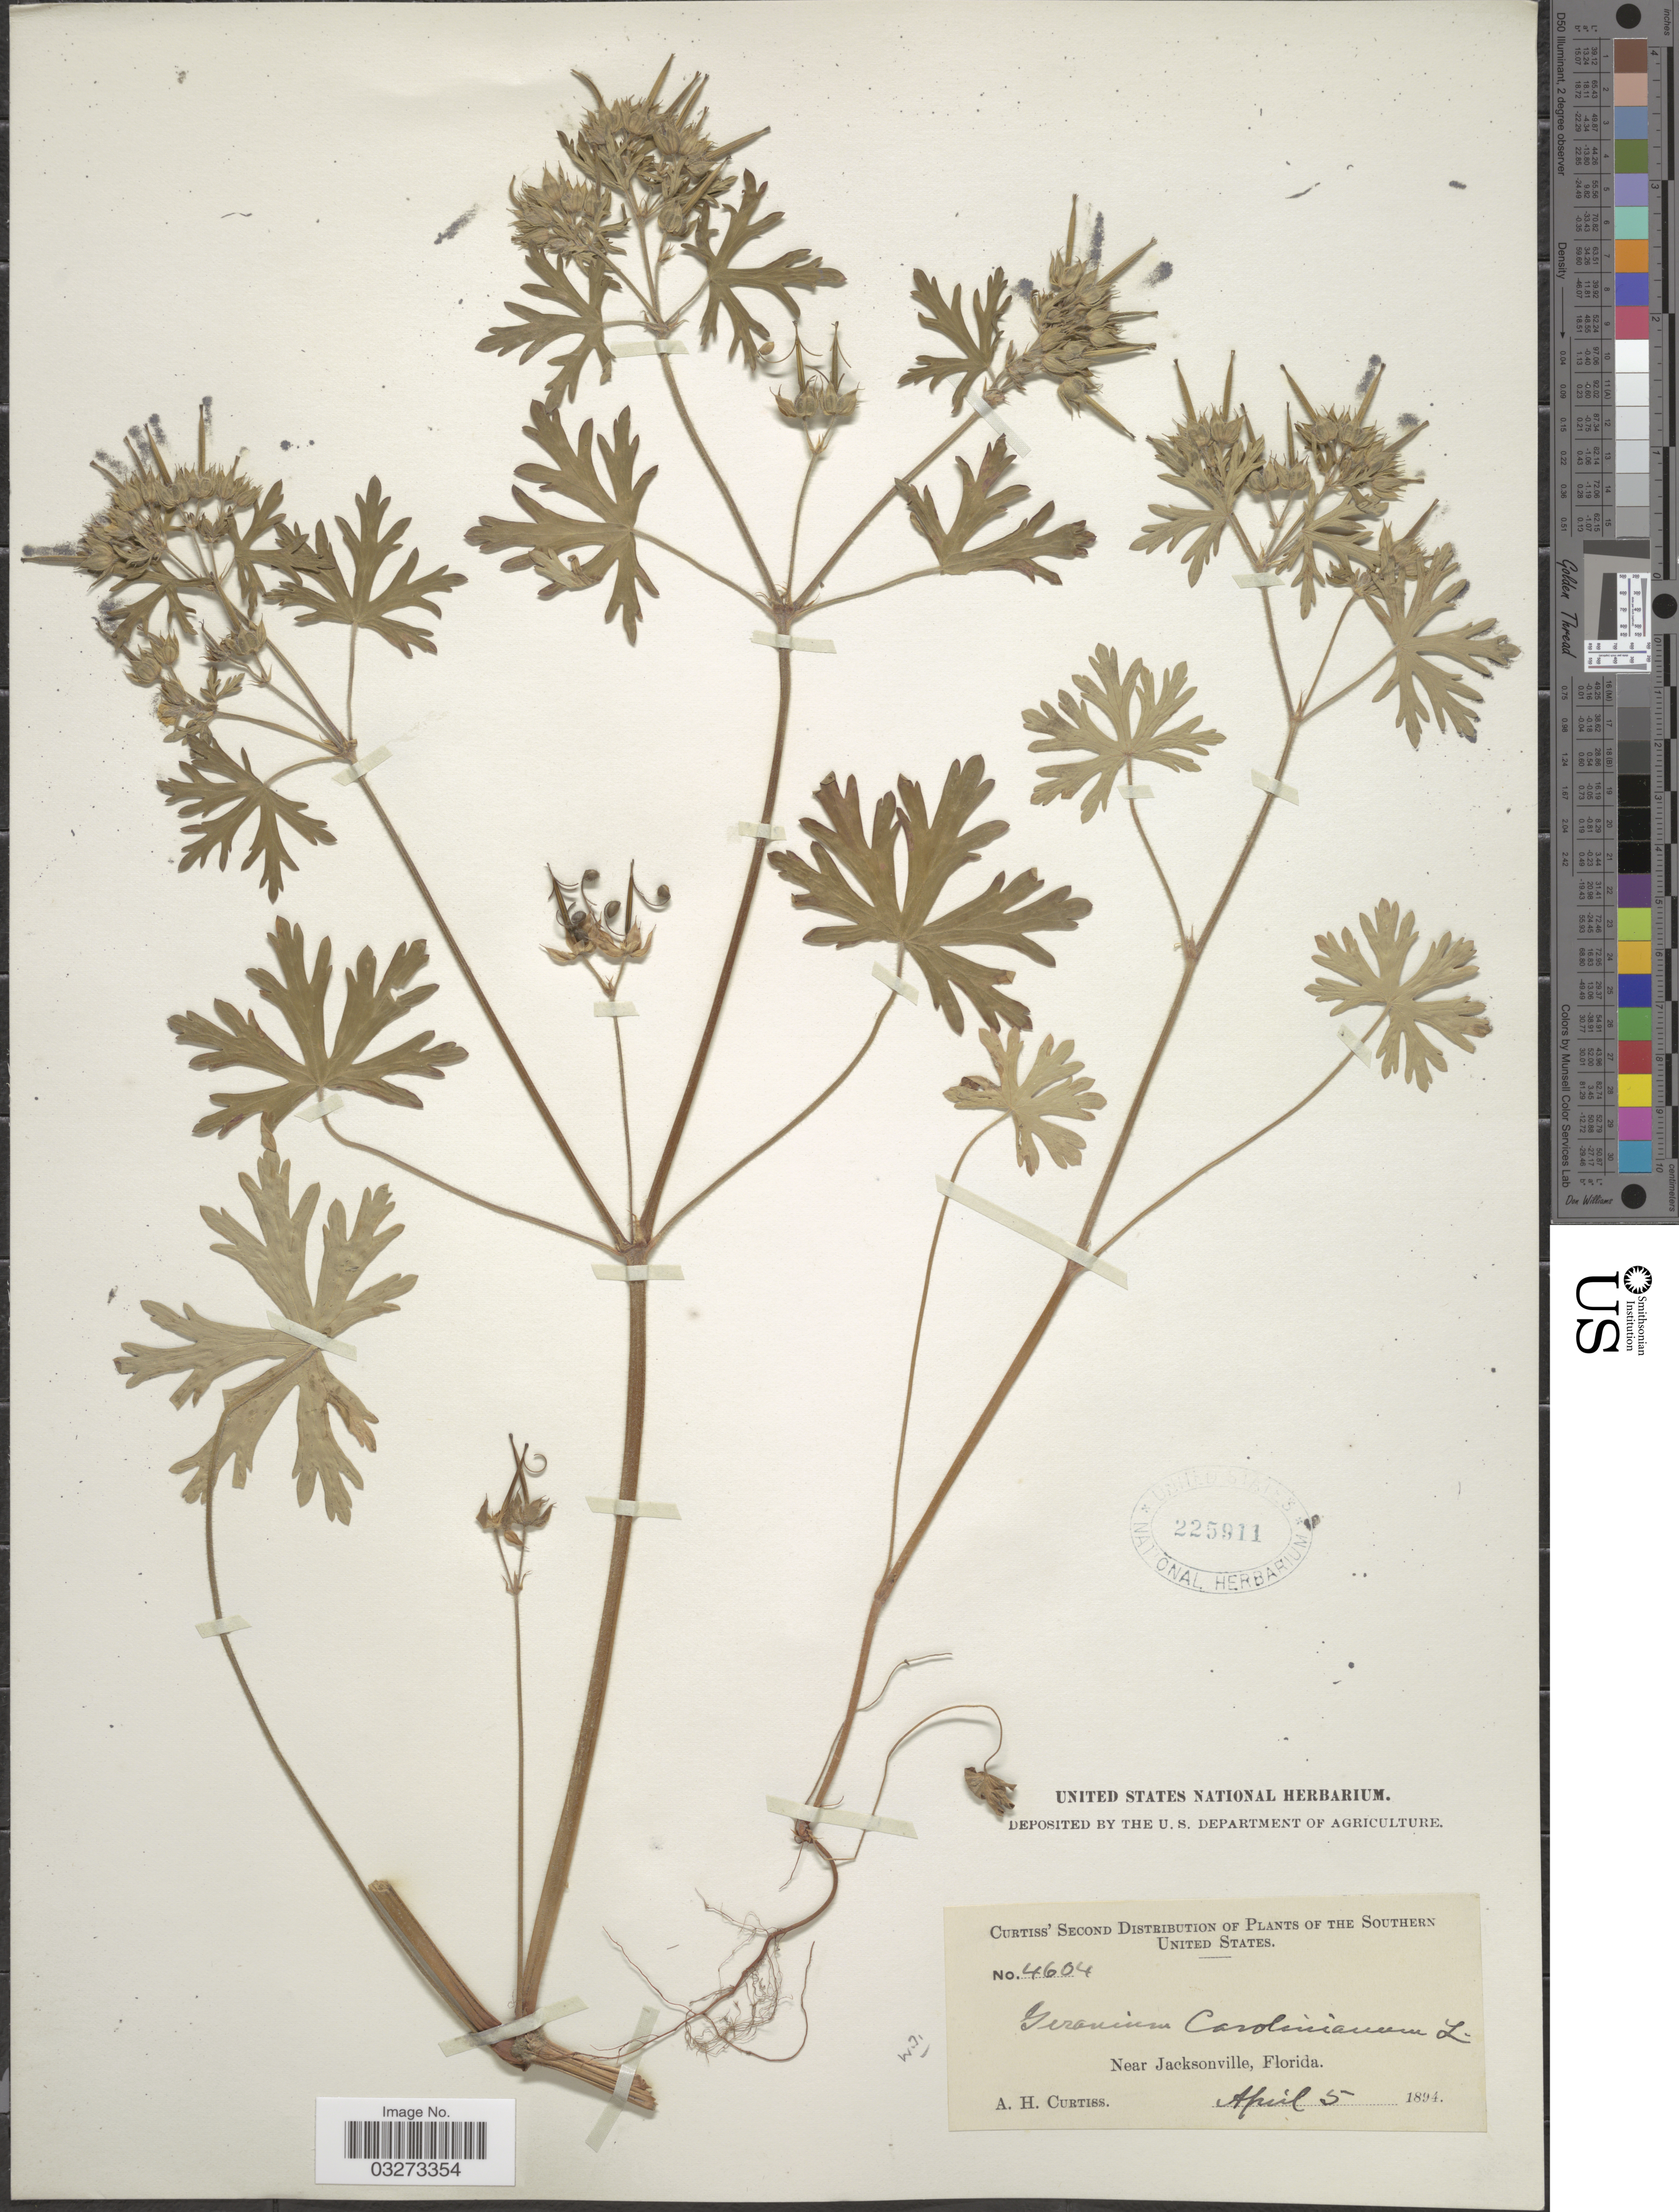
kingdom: Plantae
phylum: Tracheophyta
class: Magnoliopsida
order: Geraniales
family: Geraniaceae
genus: Geranium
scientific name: Geranium carolinianum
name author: L.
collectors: A. H. Curtiss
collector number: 4604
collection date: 1894-04-05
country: United States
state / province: Florida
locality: Southern United States. Near Jacksonville.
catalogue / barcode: US 225911